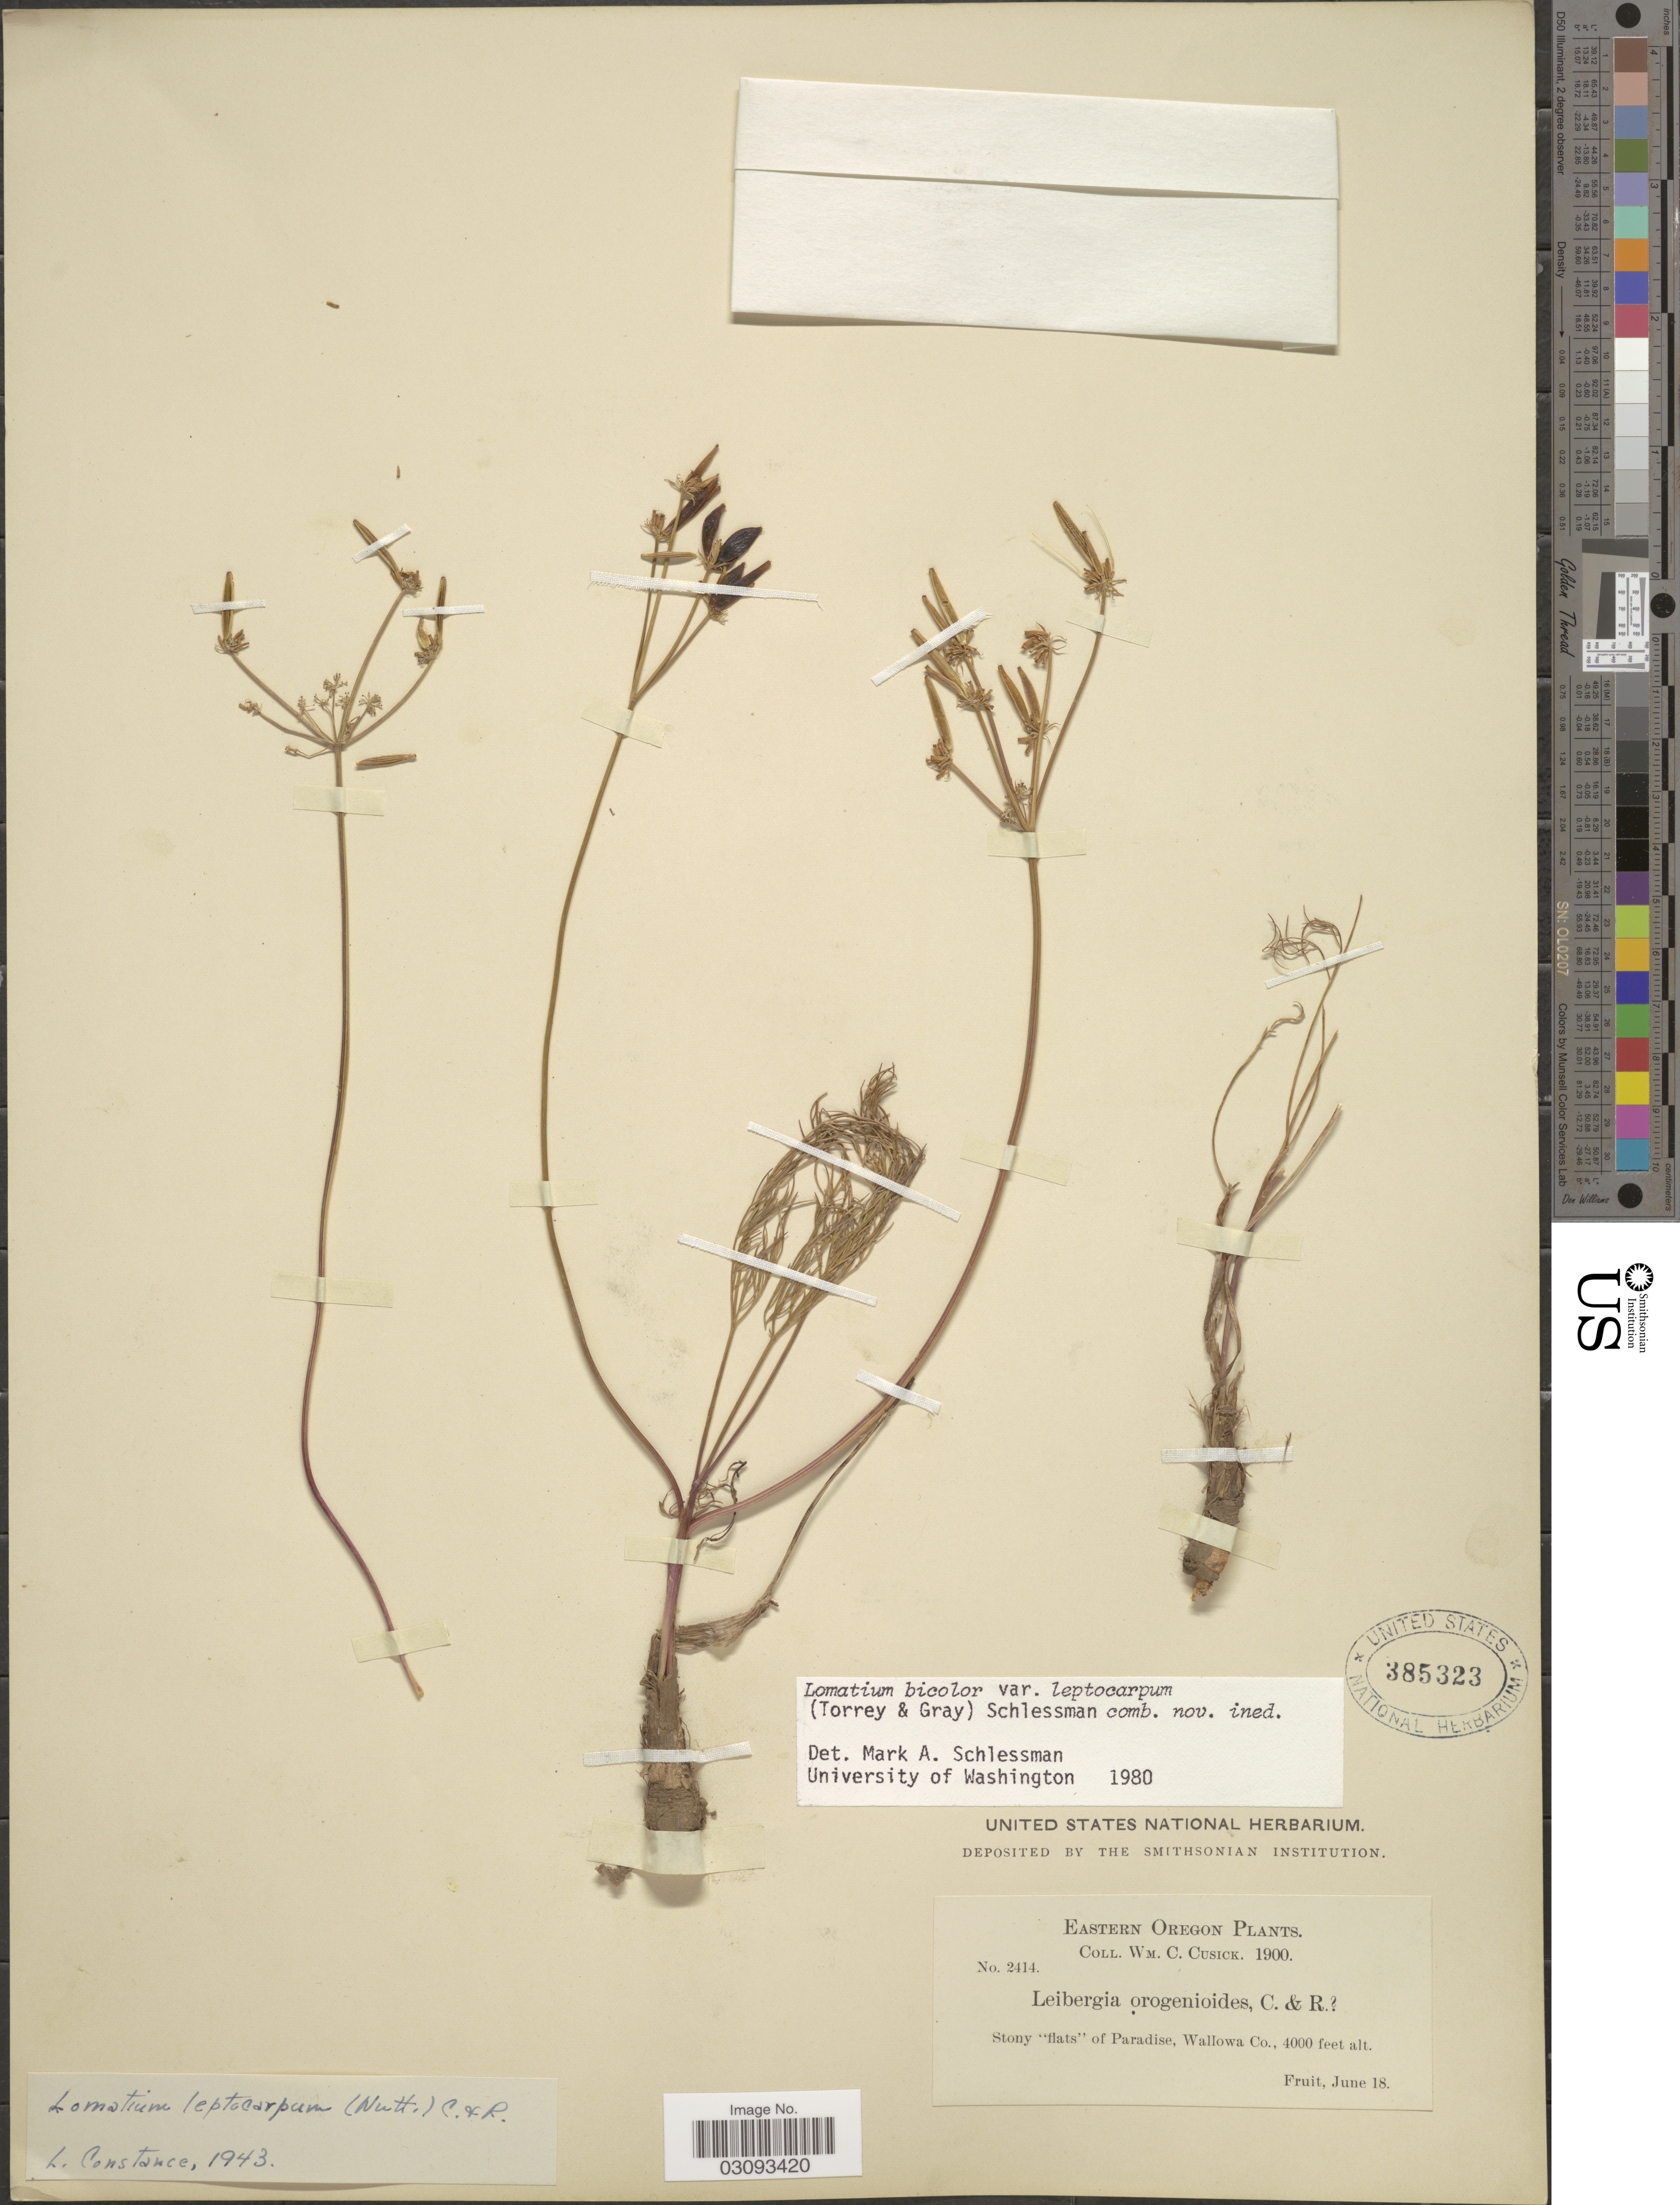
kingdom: Plantae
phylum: Tracheophyta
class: Magnoliopsida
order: Apiales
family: Apiaceae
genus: Lomatium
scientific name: Lomatium bicolor var. leptocarpum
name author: (Torr. & A. Gray) Schlessman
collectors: W. C. Cusick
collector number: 2414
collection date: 1900-06-18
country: United States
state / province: Oregon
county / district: Wallowa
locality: Eastern Oregon. Stony "flats" of Paradise, Wallowa Co.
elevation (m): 1219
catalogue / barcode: US 385323